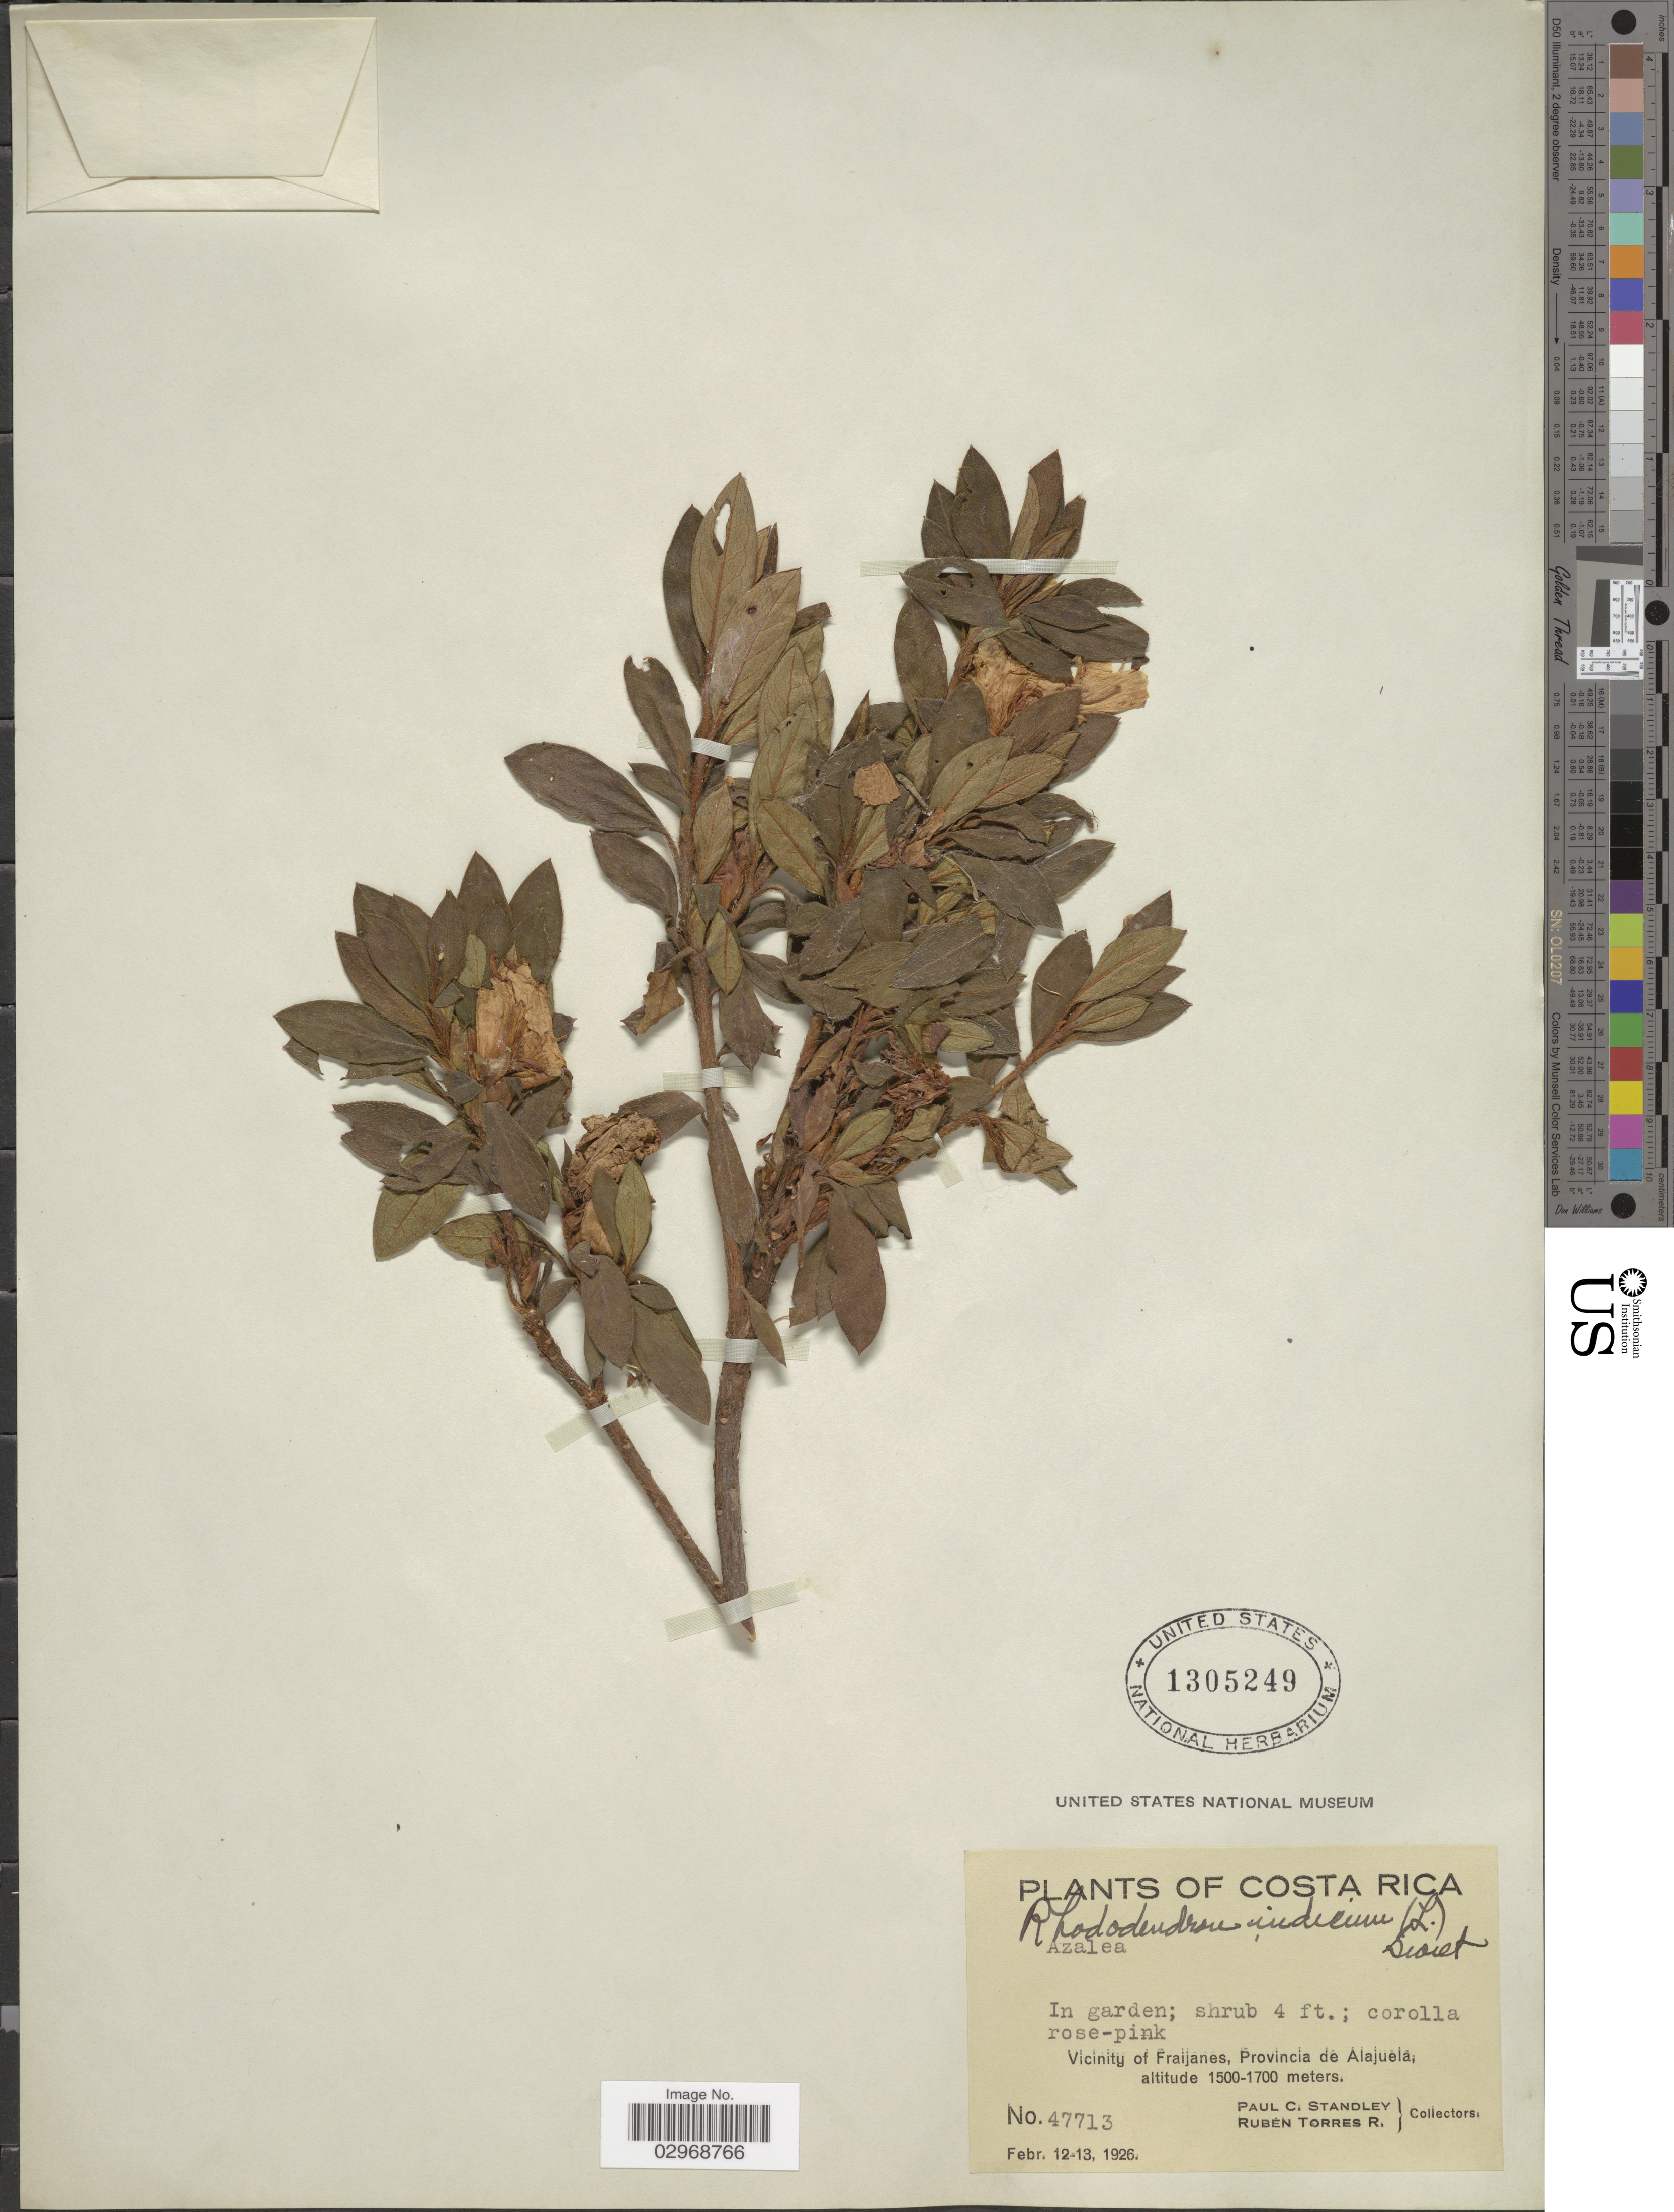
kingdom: Plantae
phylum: Tracheophyta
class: Magnoliopsida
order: Ericales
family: Ericaceae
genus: Rhododendron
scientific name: Rhododendron indicum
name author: (L.) Sweet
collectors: P. C. Standley & R. Torres Rojas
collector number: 47713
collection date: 1926-02-12/1926-02-13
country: Costa Rica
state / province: Alajuela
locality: Vicinity of Fraijanes, Provincia de Alajuela.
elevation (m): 1500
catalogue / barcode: US 1305249